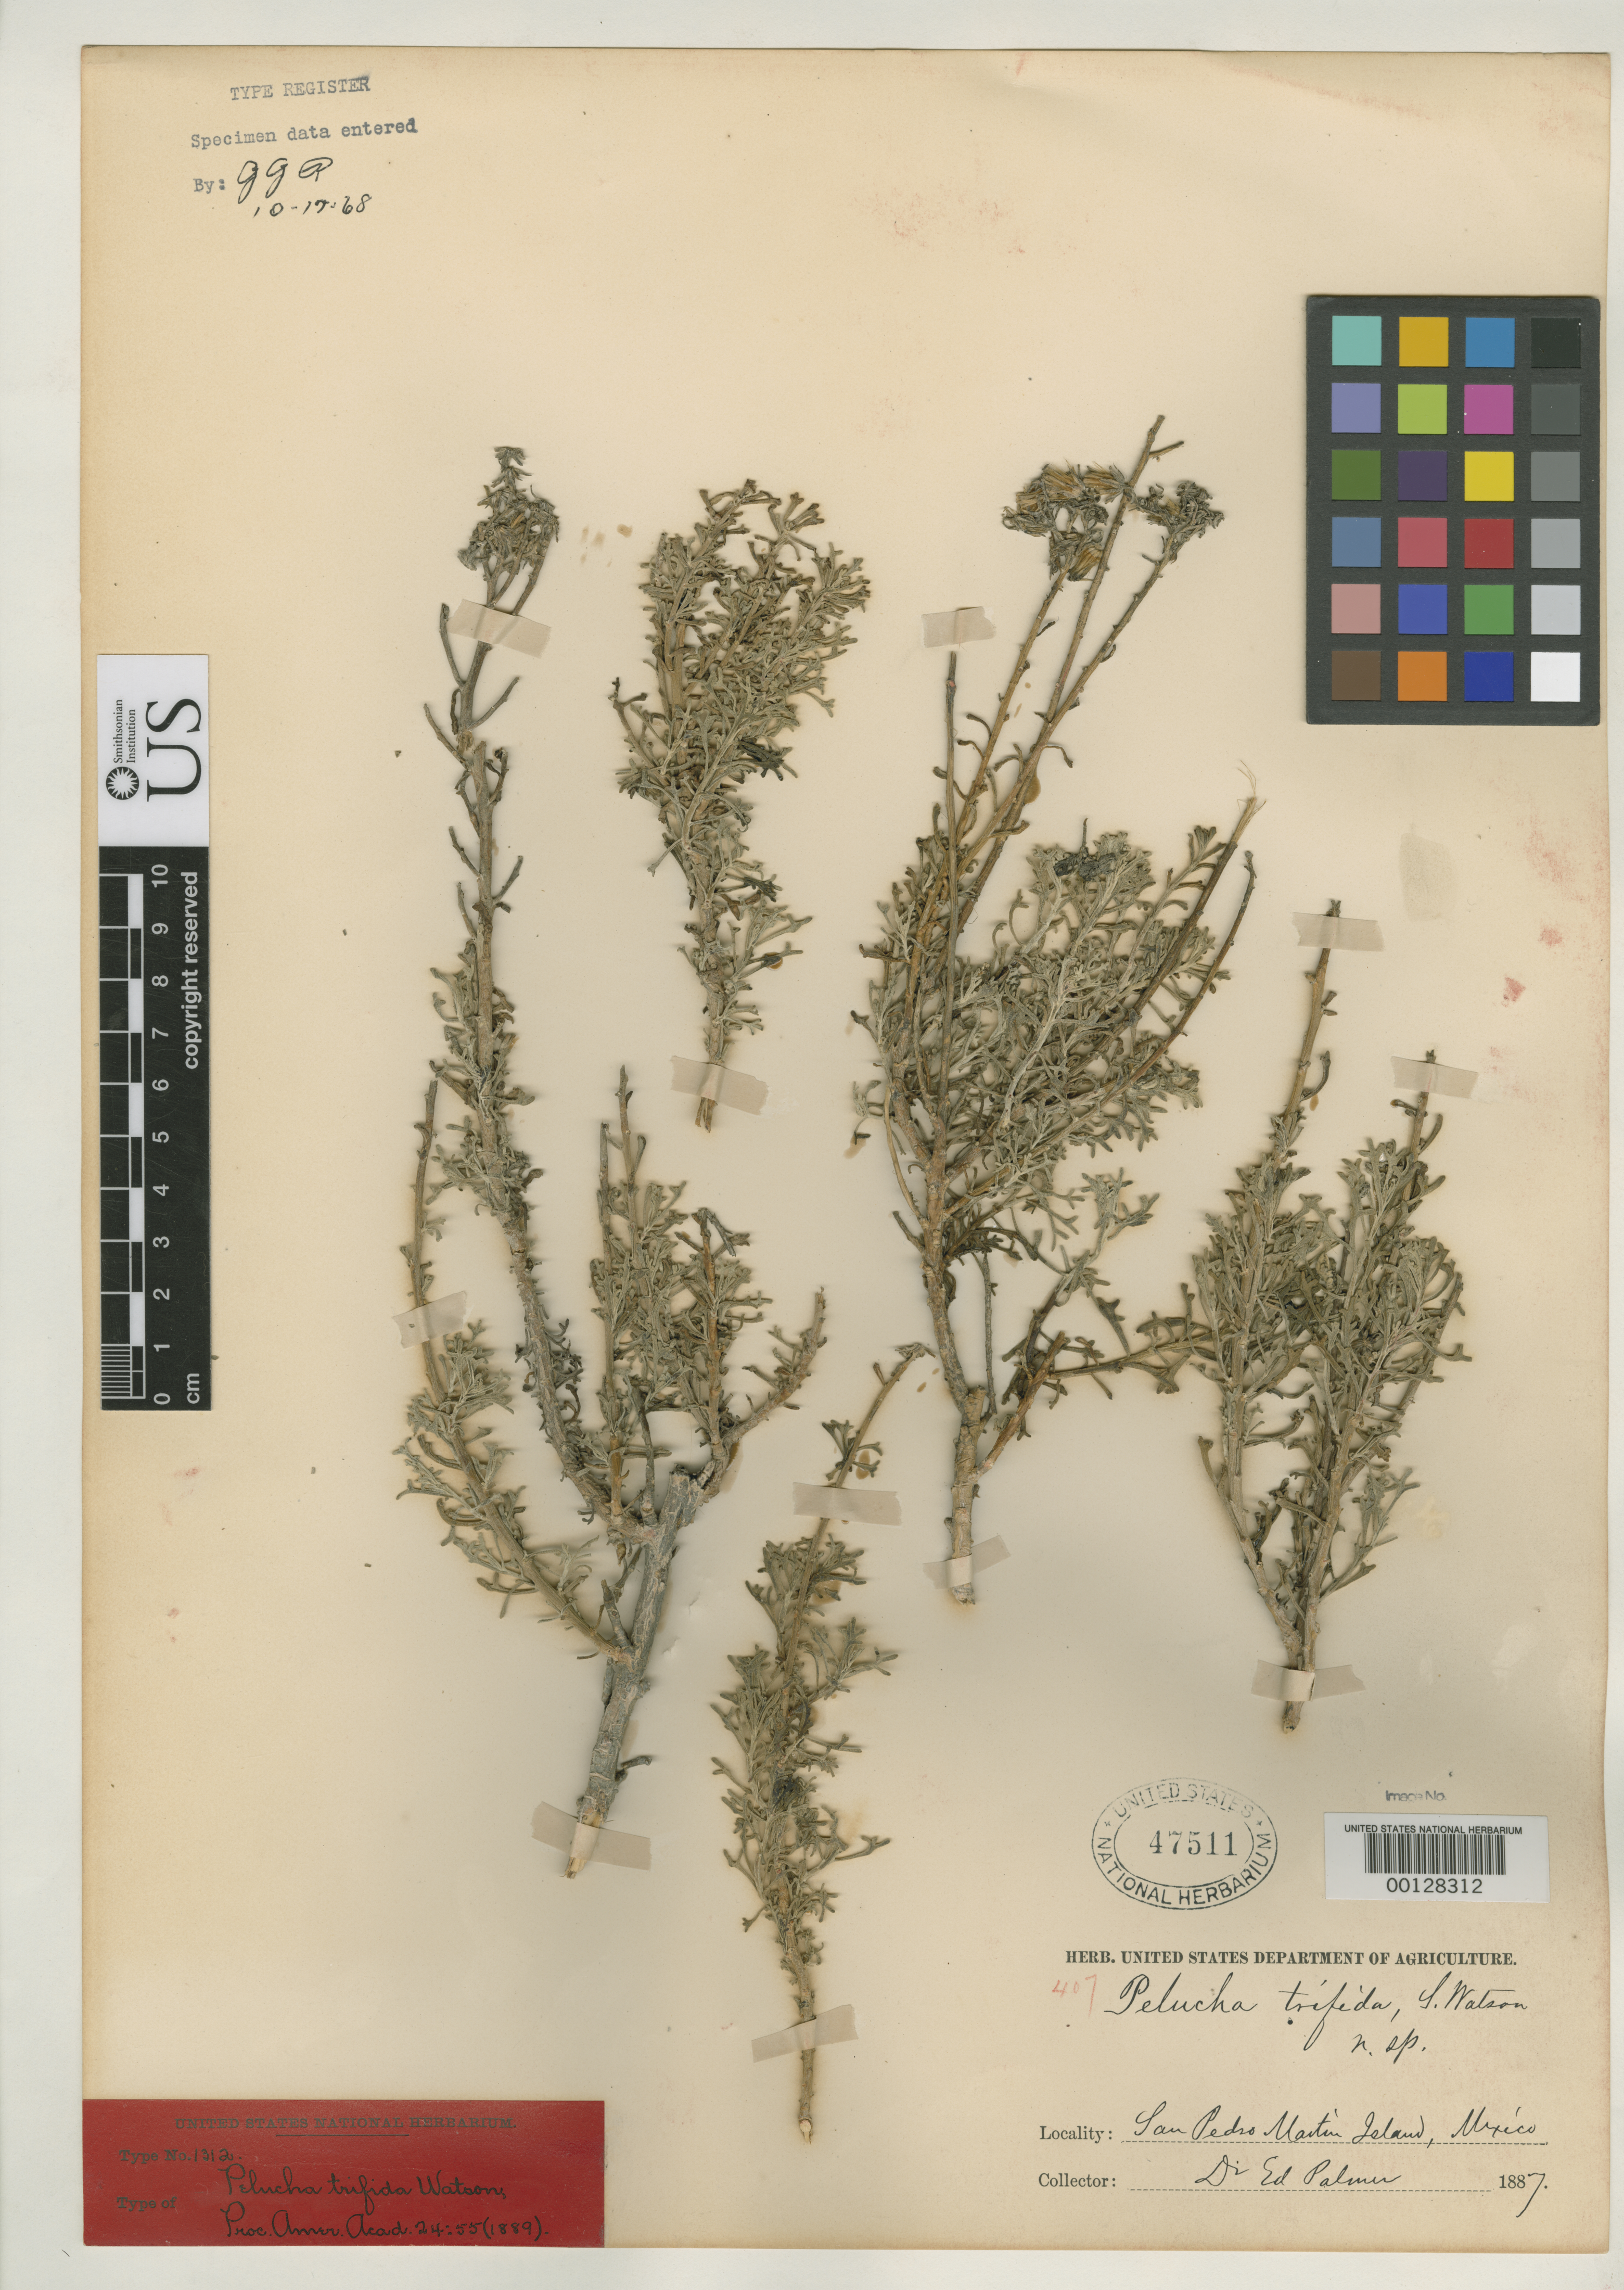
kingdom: Plantae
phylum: Tracheophyta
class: Magnoliopsida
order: Asterales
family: Asteraceae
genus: Pelucha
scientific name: Pelucha trifida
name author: S. Watson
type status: Type Collection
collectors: E. Palmer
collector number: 407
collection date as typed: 1887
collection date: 1887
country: Mexico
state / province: Sonora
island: San Pedro Martin Island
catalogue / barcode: US 47511